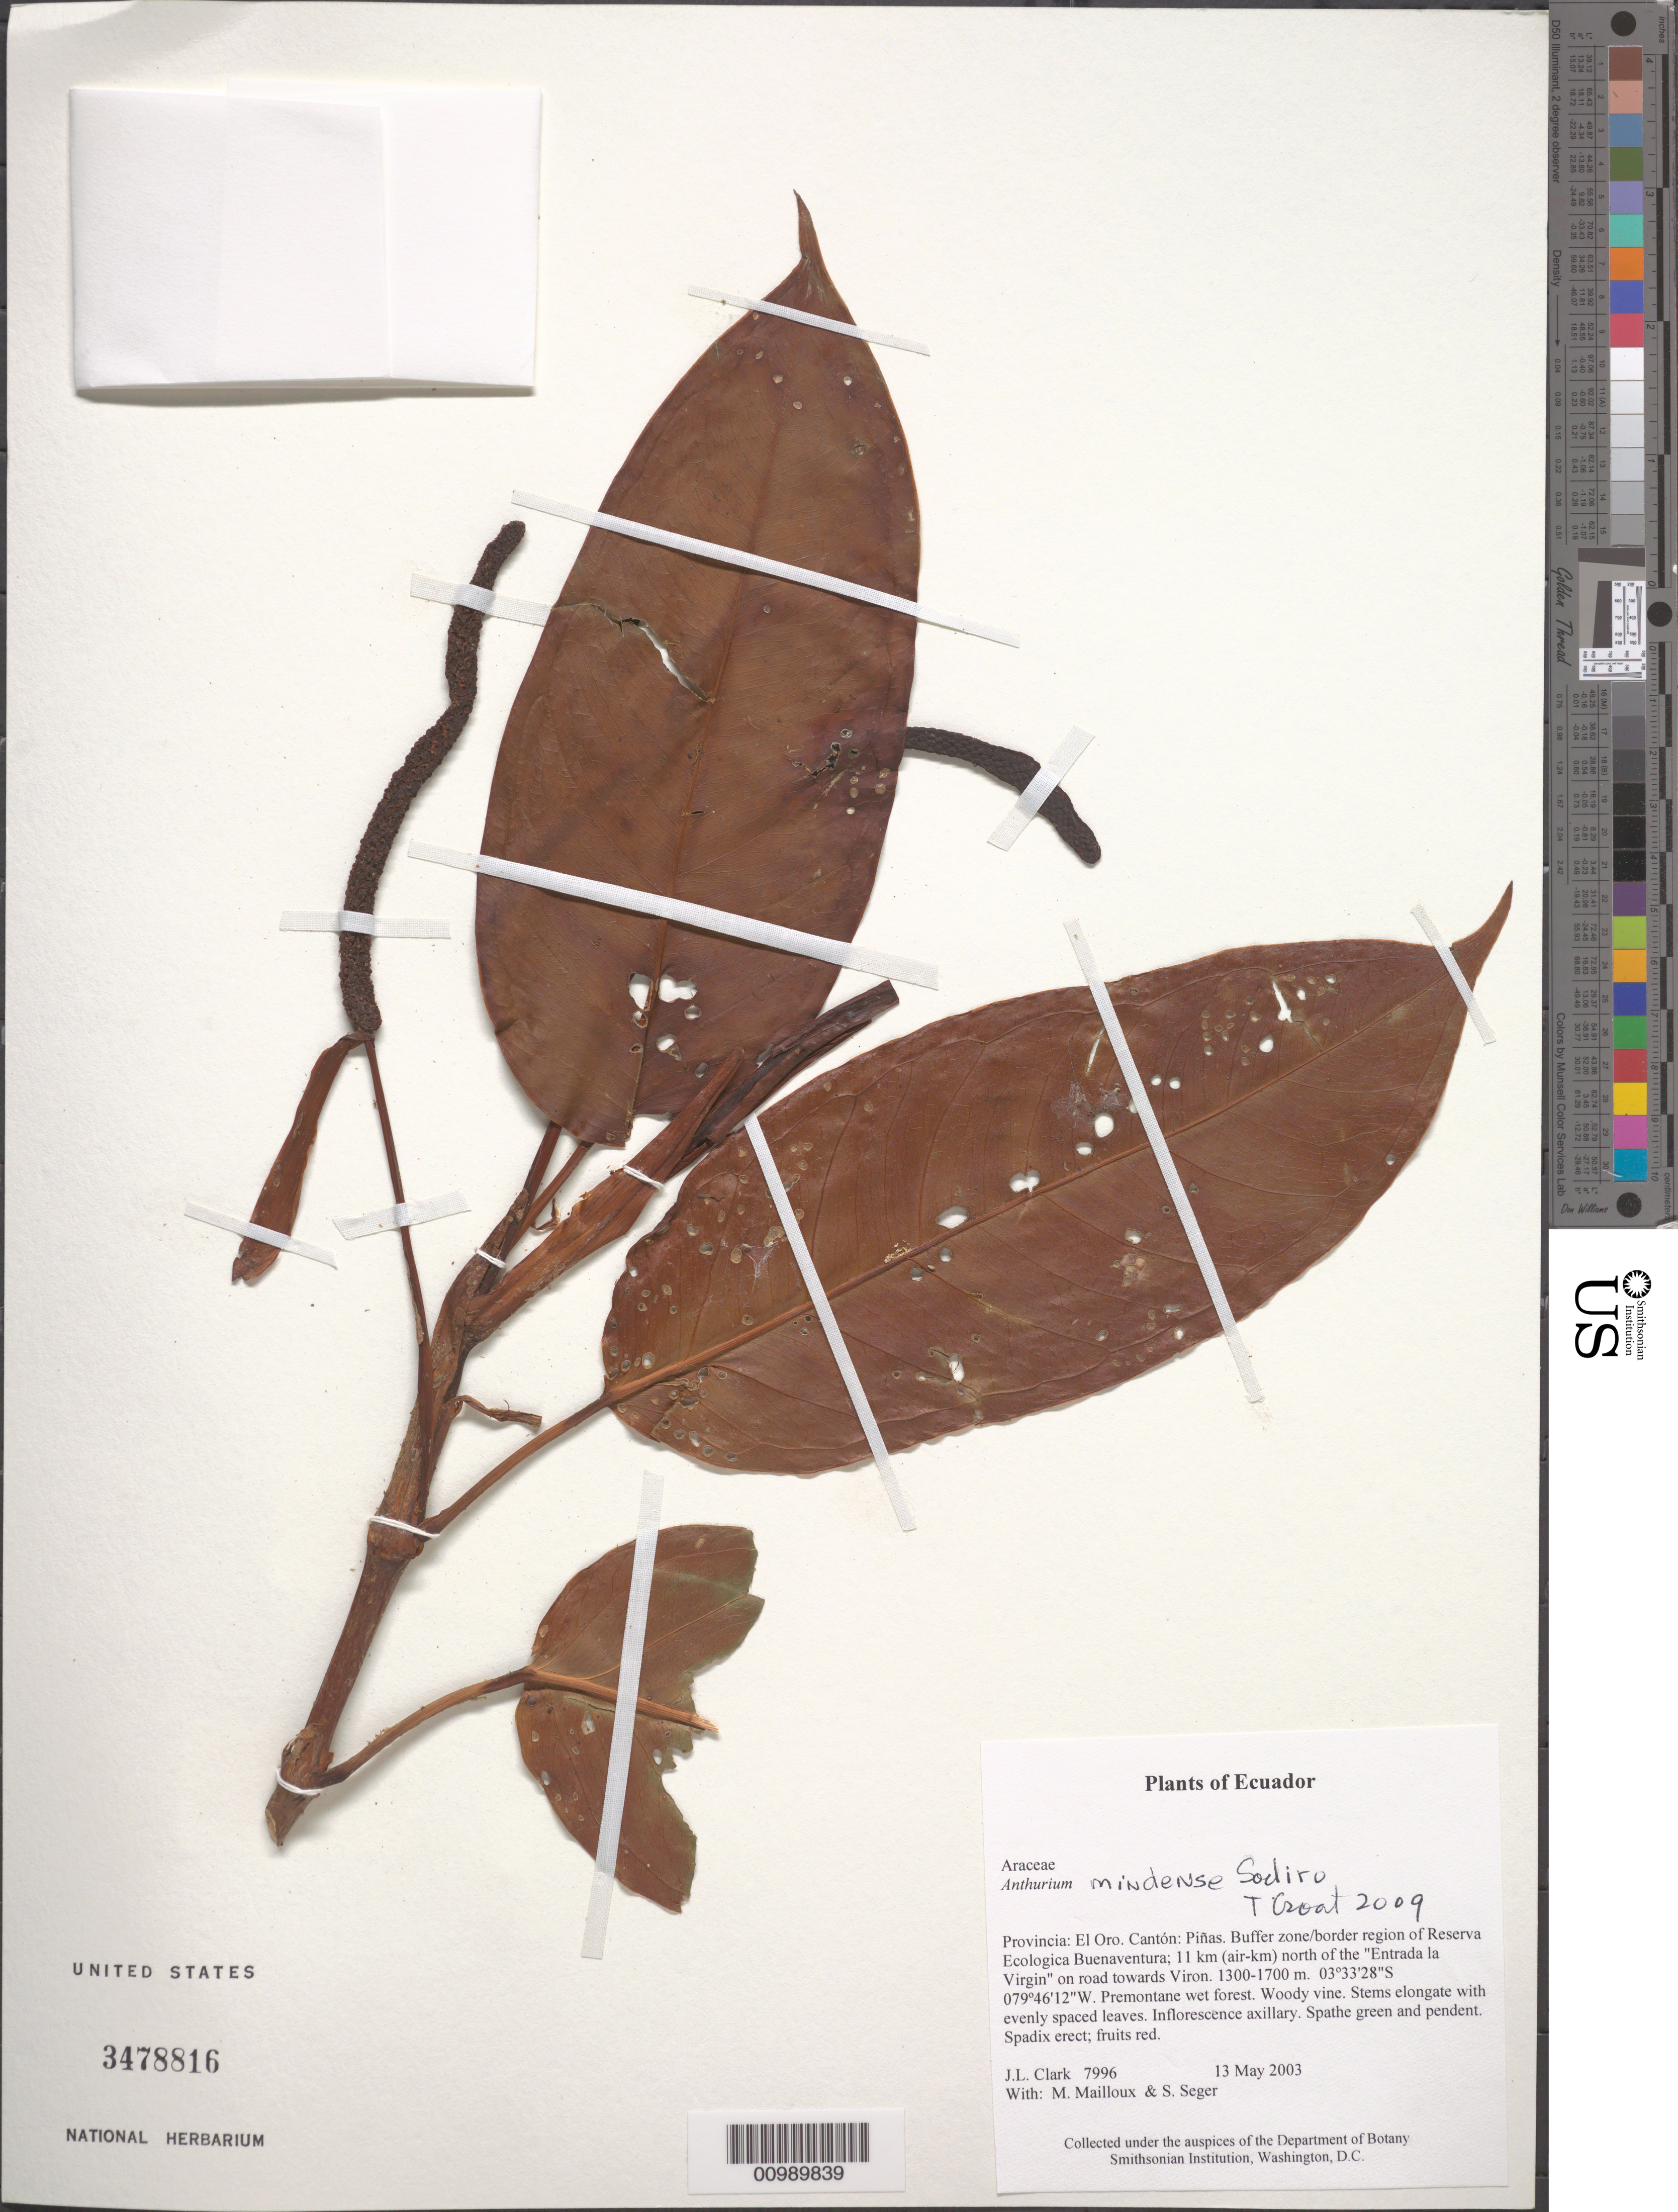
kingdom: Plantae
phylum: Tracheophyta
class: Liliopsida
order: Alismatales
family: Araceae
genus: Anthurium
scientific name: Anthurium mindense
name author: Sodiro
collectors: J. L. Clark, M. Mailloux & S. Seger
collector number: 7996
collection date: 2003-05-13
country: Ecuador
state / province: El Oro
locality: Cantón: Piñas. Buffer zone/border region of Reserva Ecologica Buenaventura; 11 km (air-km) north of the " Entrada la Virgin" on road towards Viron.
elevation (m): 1300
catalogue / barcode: US 3478816